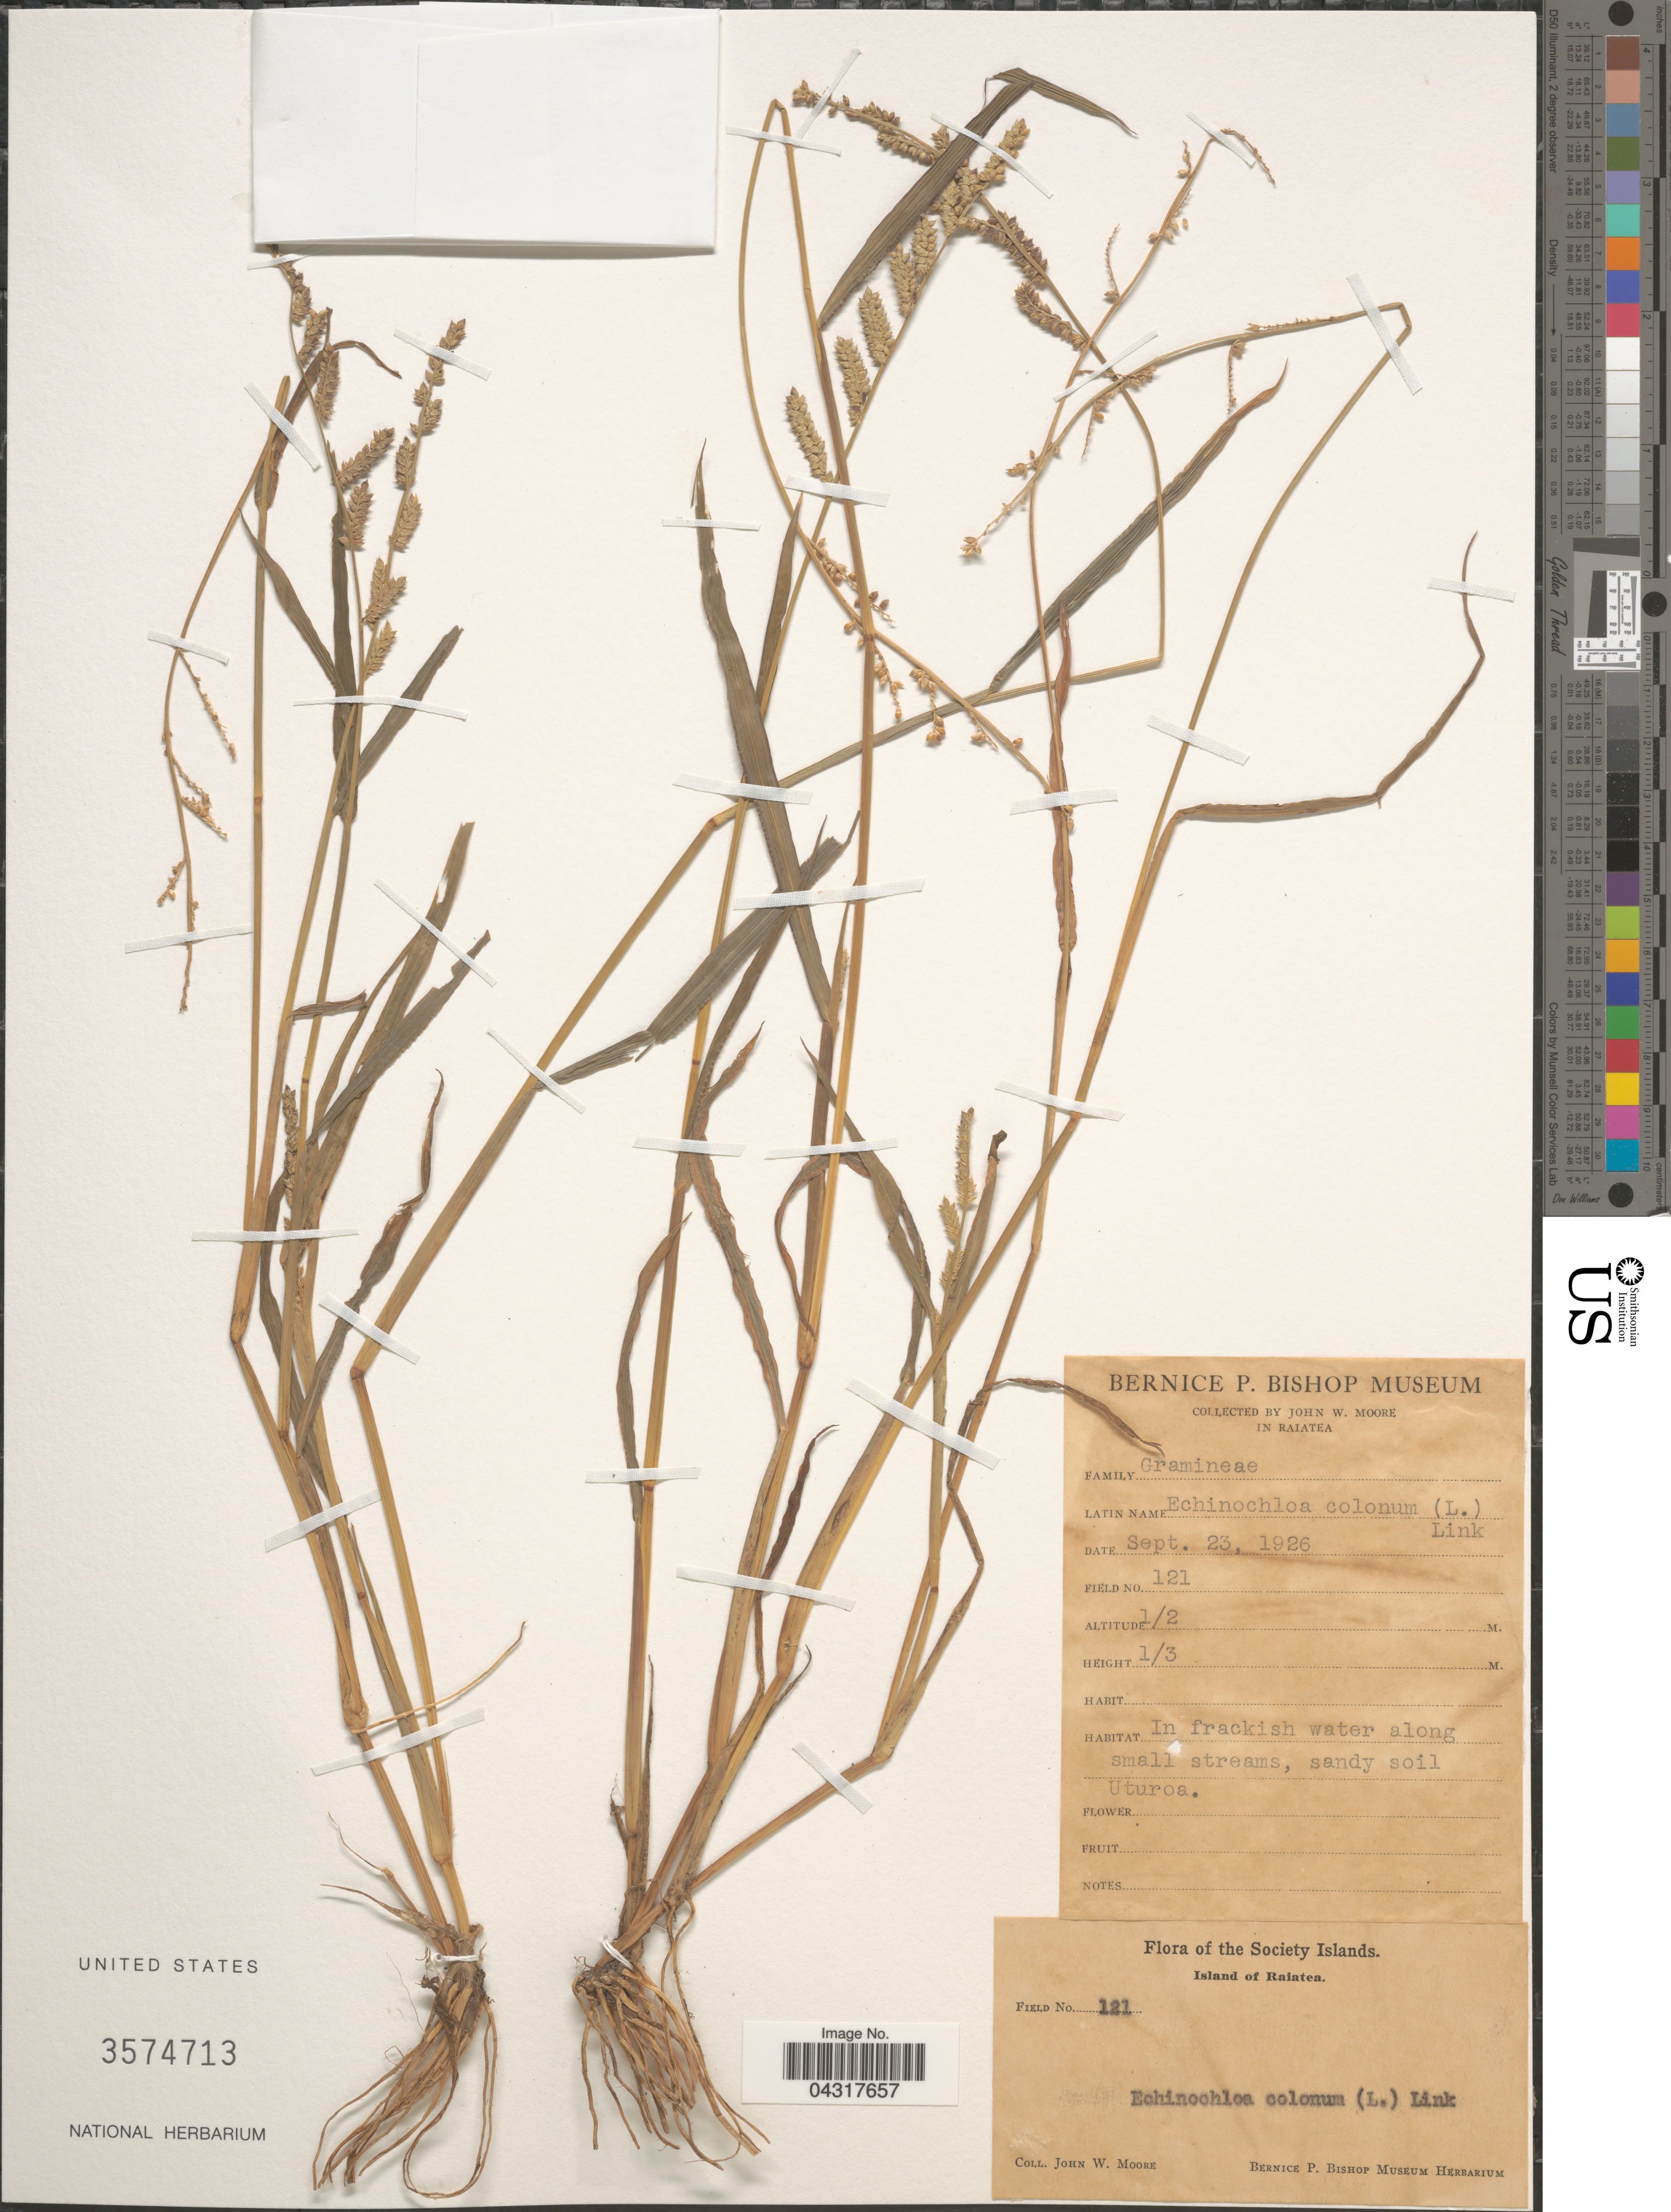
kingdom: Plantae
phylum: Tracheophyta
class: Liliopsida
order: Poales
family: Poaceae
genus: Echinochloa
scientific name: Echinochloa colona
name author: (L.) Link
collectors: J. Moore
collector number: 121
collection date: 1926-09-23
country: French Polynesia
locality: Uturoa. Society Islands. Island of Raiatea.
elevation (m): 0.5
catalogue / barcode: US 3574713